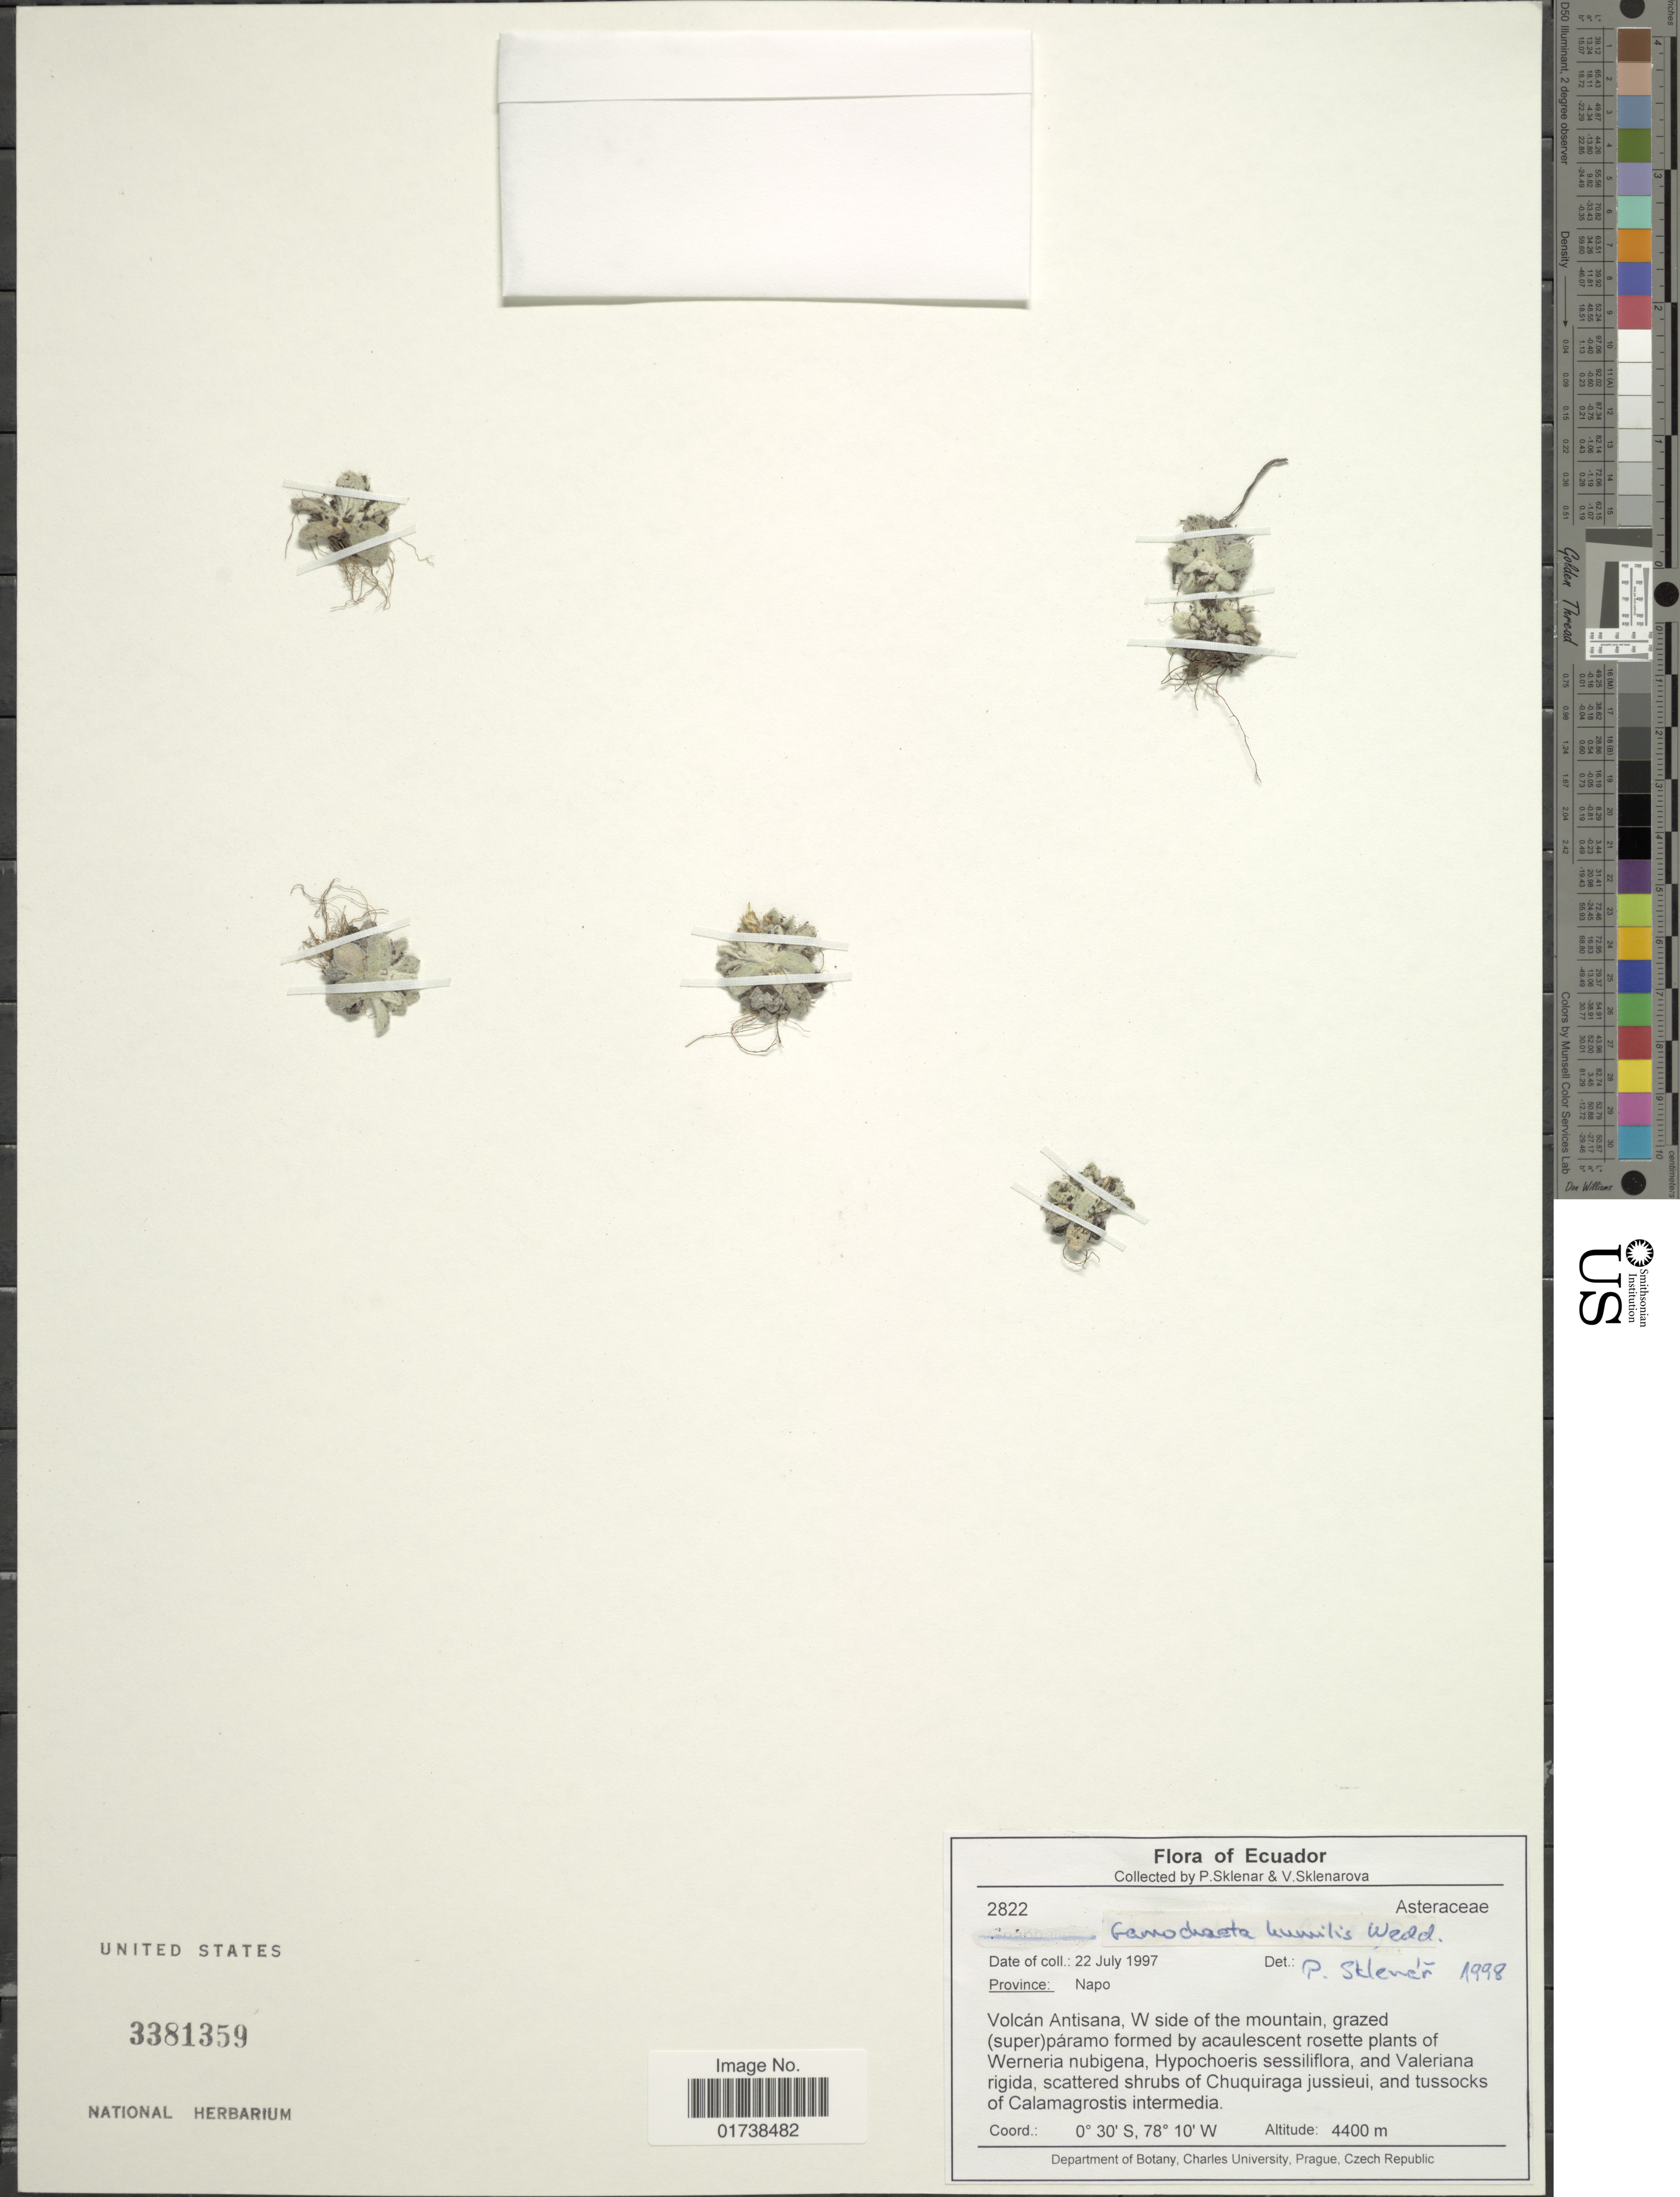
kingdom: Plantae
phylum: Tracheophyta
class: Magnoliopsida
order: Asterales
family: Asteraceae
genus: Gamochaeta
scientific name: Gamochaeta humilis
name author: Wedd.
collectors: P. Sklenár & V. Sklenárová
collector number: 2822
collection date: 1997-07-22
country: Ecuador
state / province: Napo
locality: Volcan Antisana, W side of the mountain, grazed (super) paramo formed by acaulescent rosette plants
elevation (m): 4400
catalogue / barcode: US 3381359